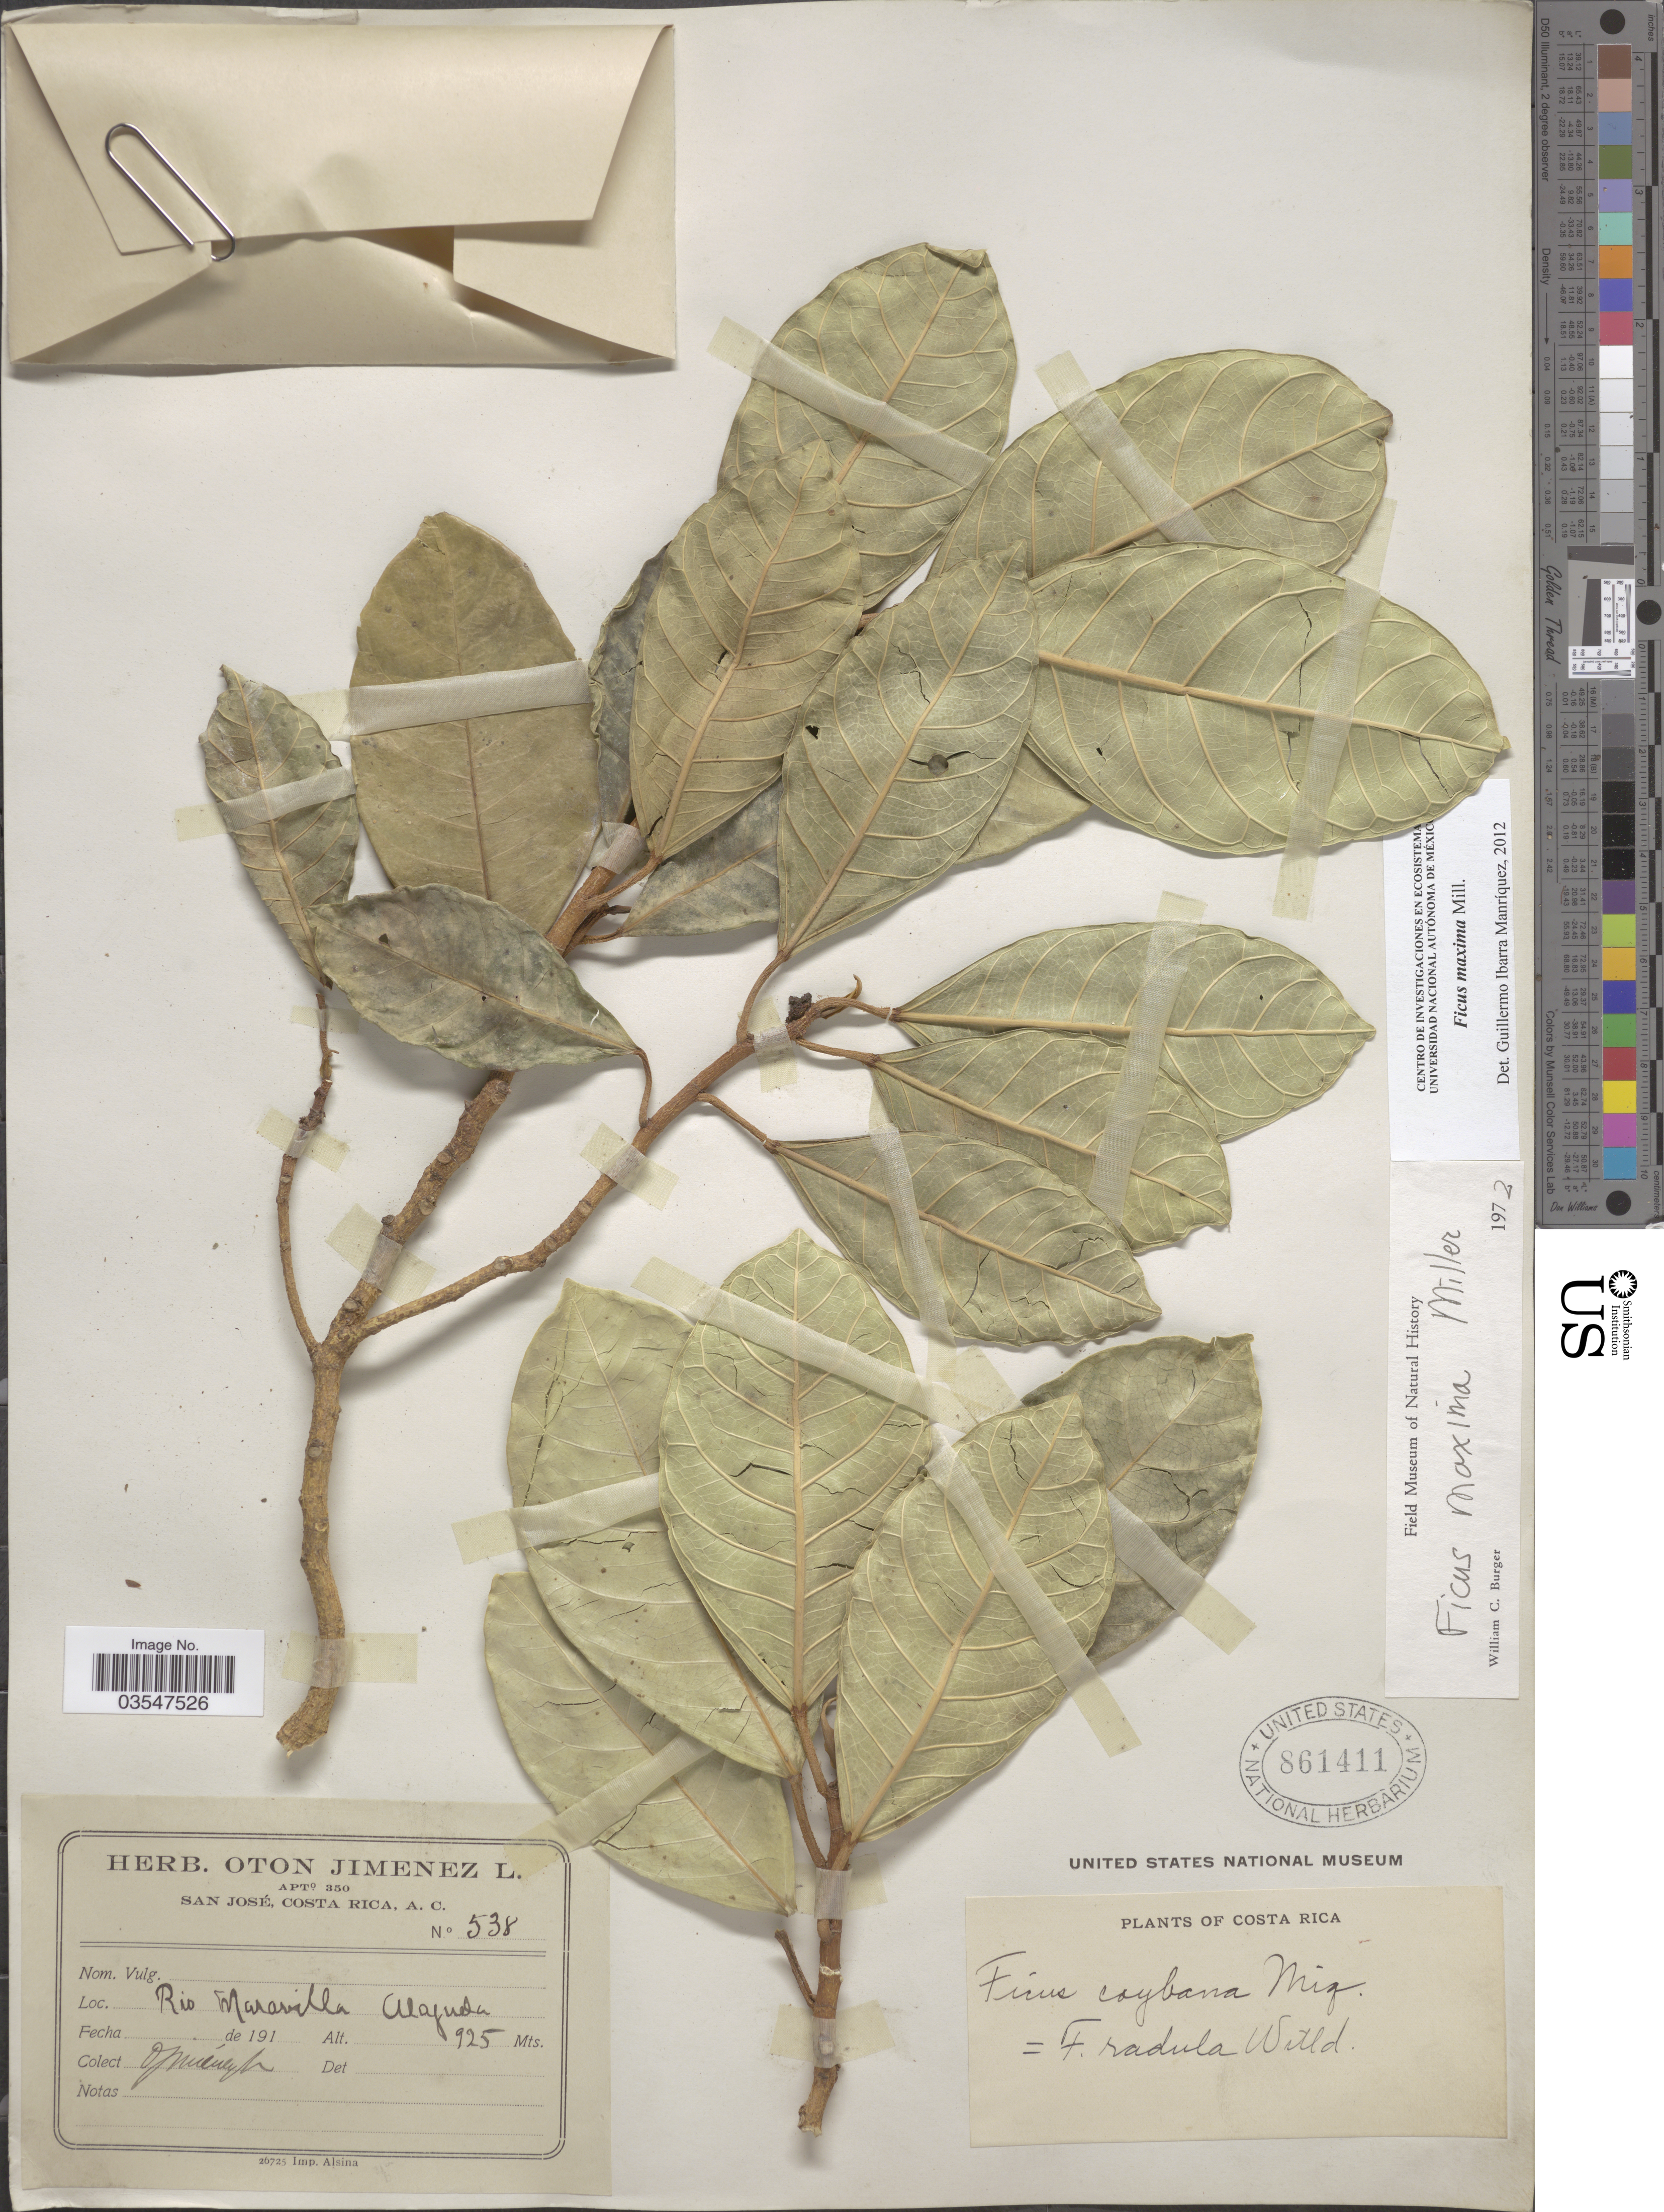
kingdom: Plantae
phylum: Tracheophyta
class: Magnoliopsida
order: Rosales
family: Moraceae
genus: Ficus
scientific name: Ficus maxima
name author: Mill.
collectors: O. Jiménez L.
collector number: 538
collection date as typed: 191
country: Costa Rica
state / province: Alajuela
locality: Rio Maravilla.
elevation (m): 925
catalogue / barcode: US 861411